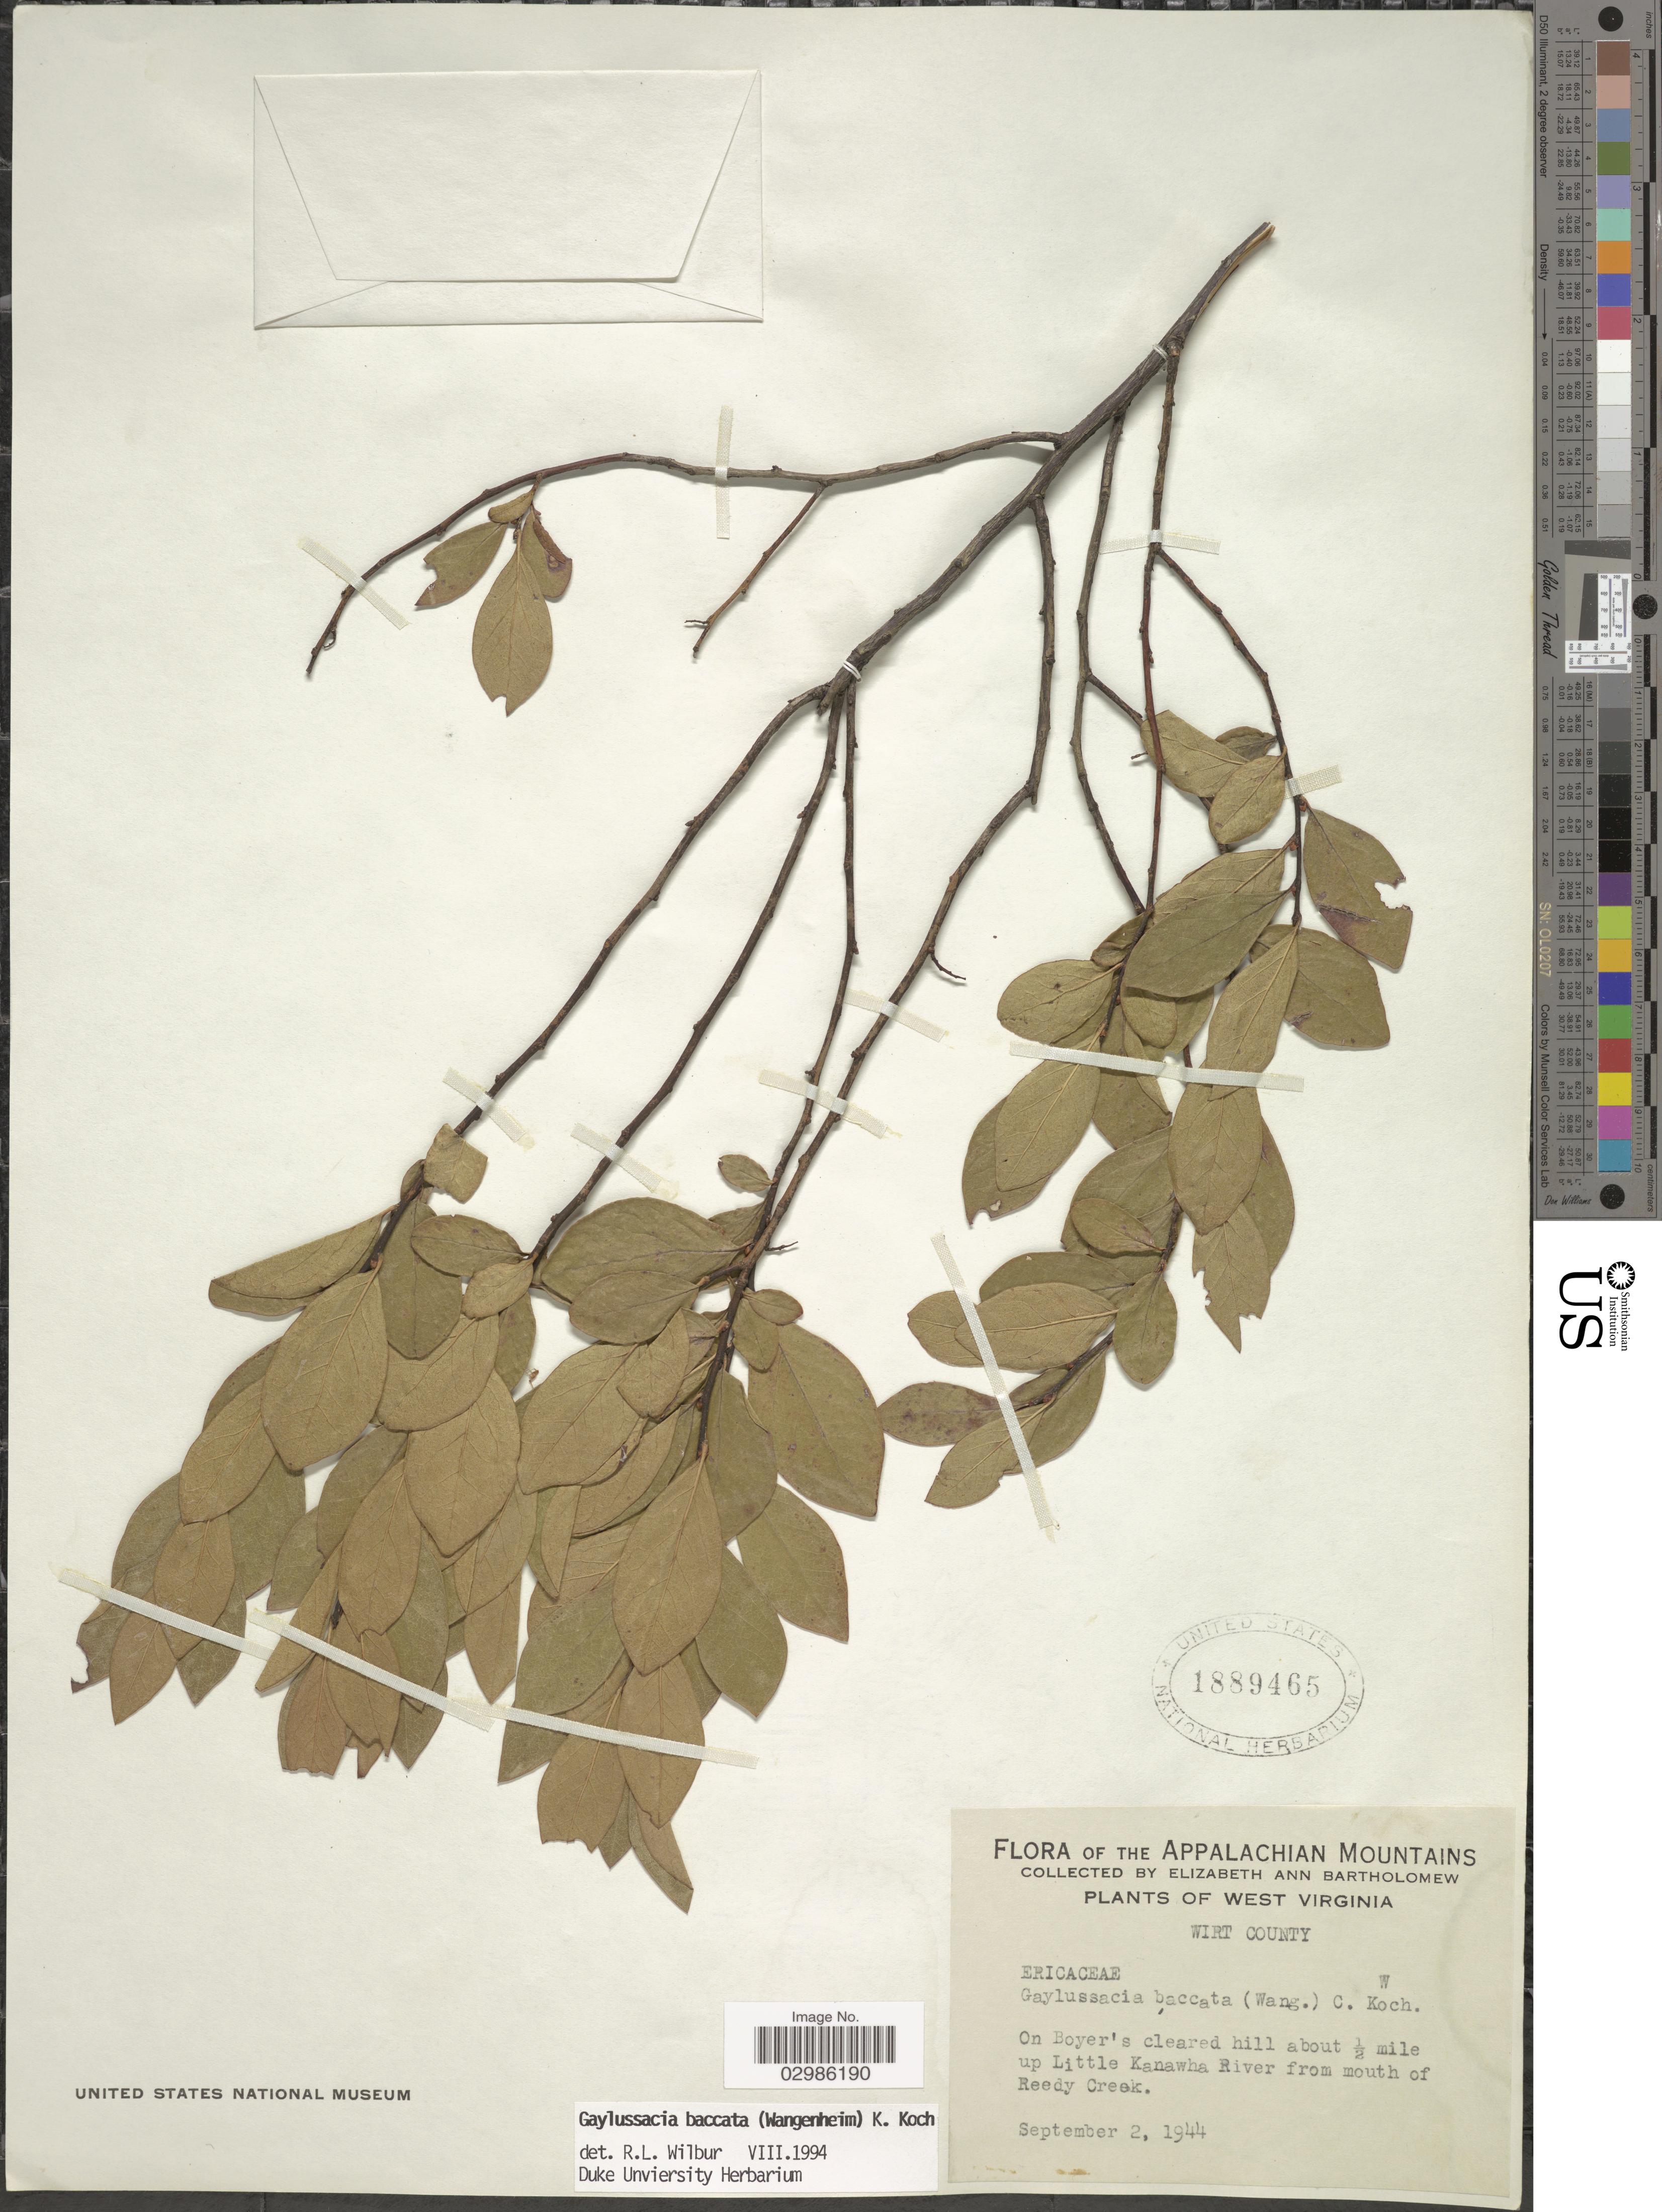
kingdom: Plantae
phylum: Tracheophyta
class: Magnoliopsida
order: Ericales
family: Ericaceae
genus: Gaylussacia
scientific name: Gaylussacia baccata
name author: (Wangenh.) K. Koch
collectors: E. Bartholomew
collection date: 1944-09-02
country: United States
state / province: West Virginia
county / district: Wirt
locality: On Boyer's cleared hill about ½ mile up Little Kanawha River from mouth of Reedy Creek.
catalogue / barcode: US 1889465